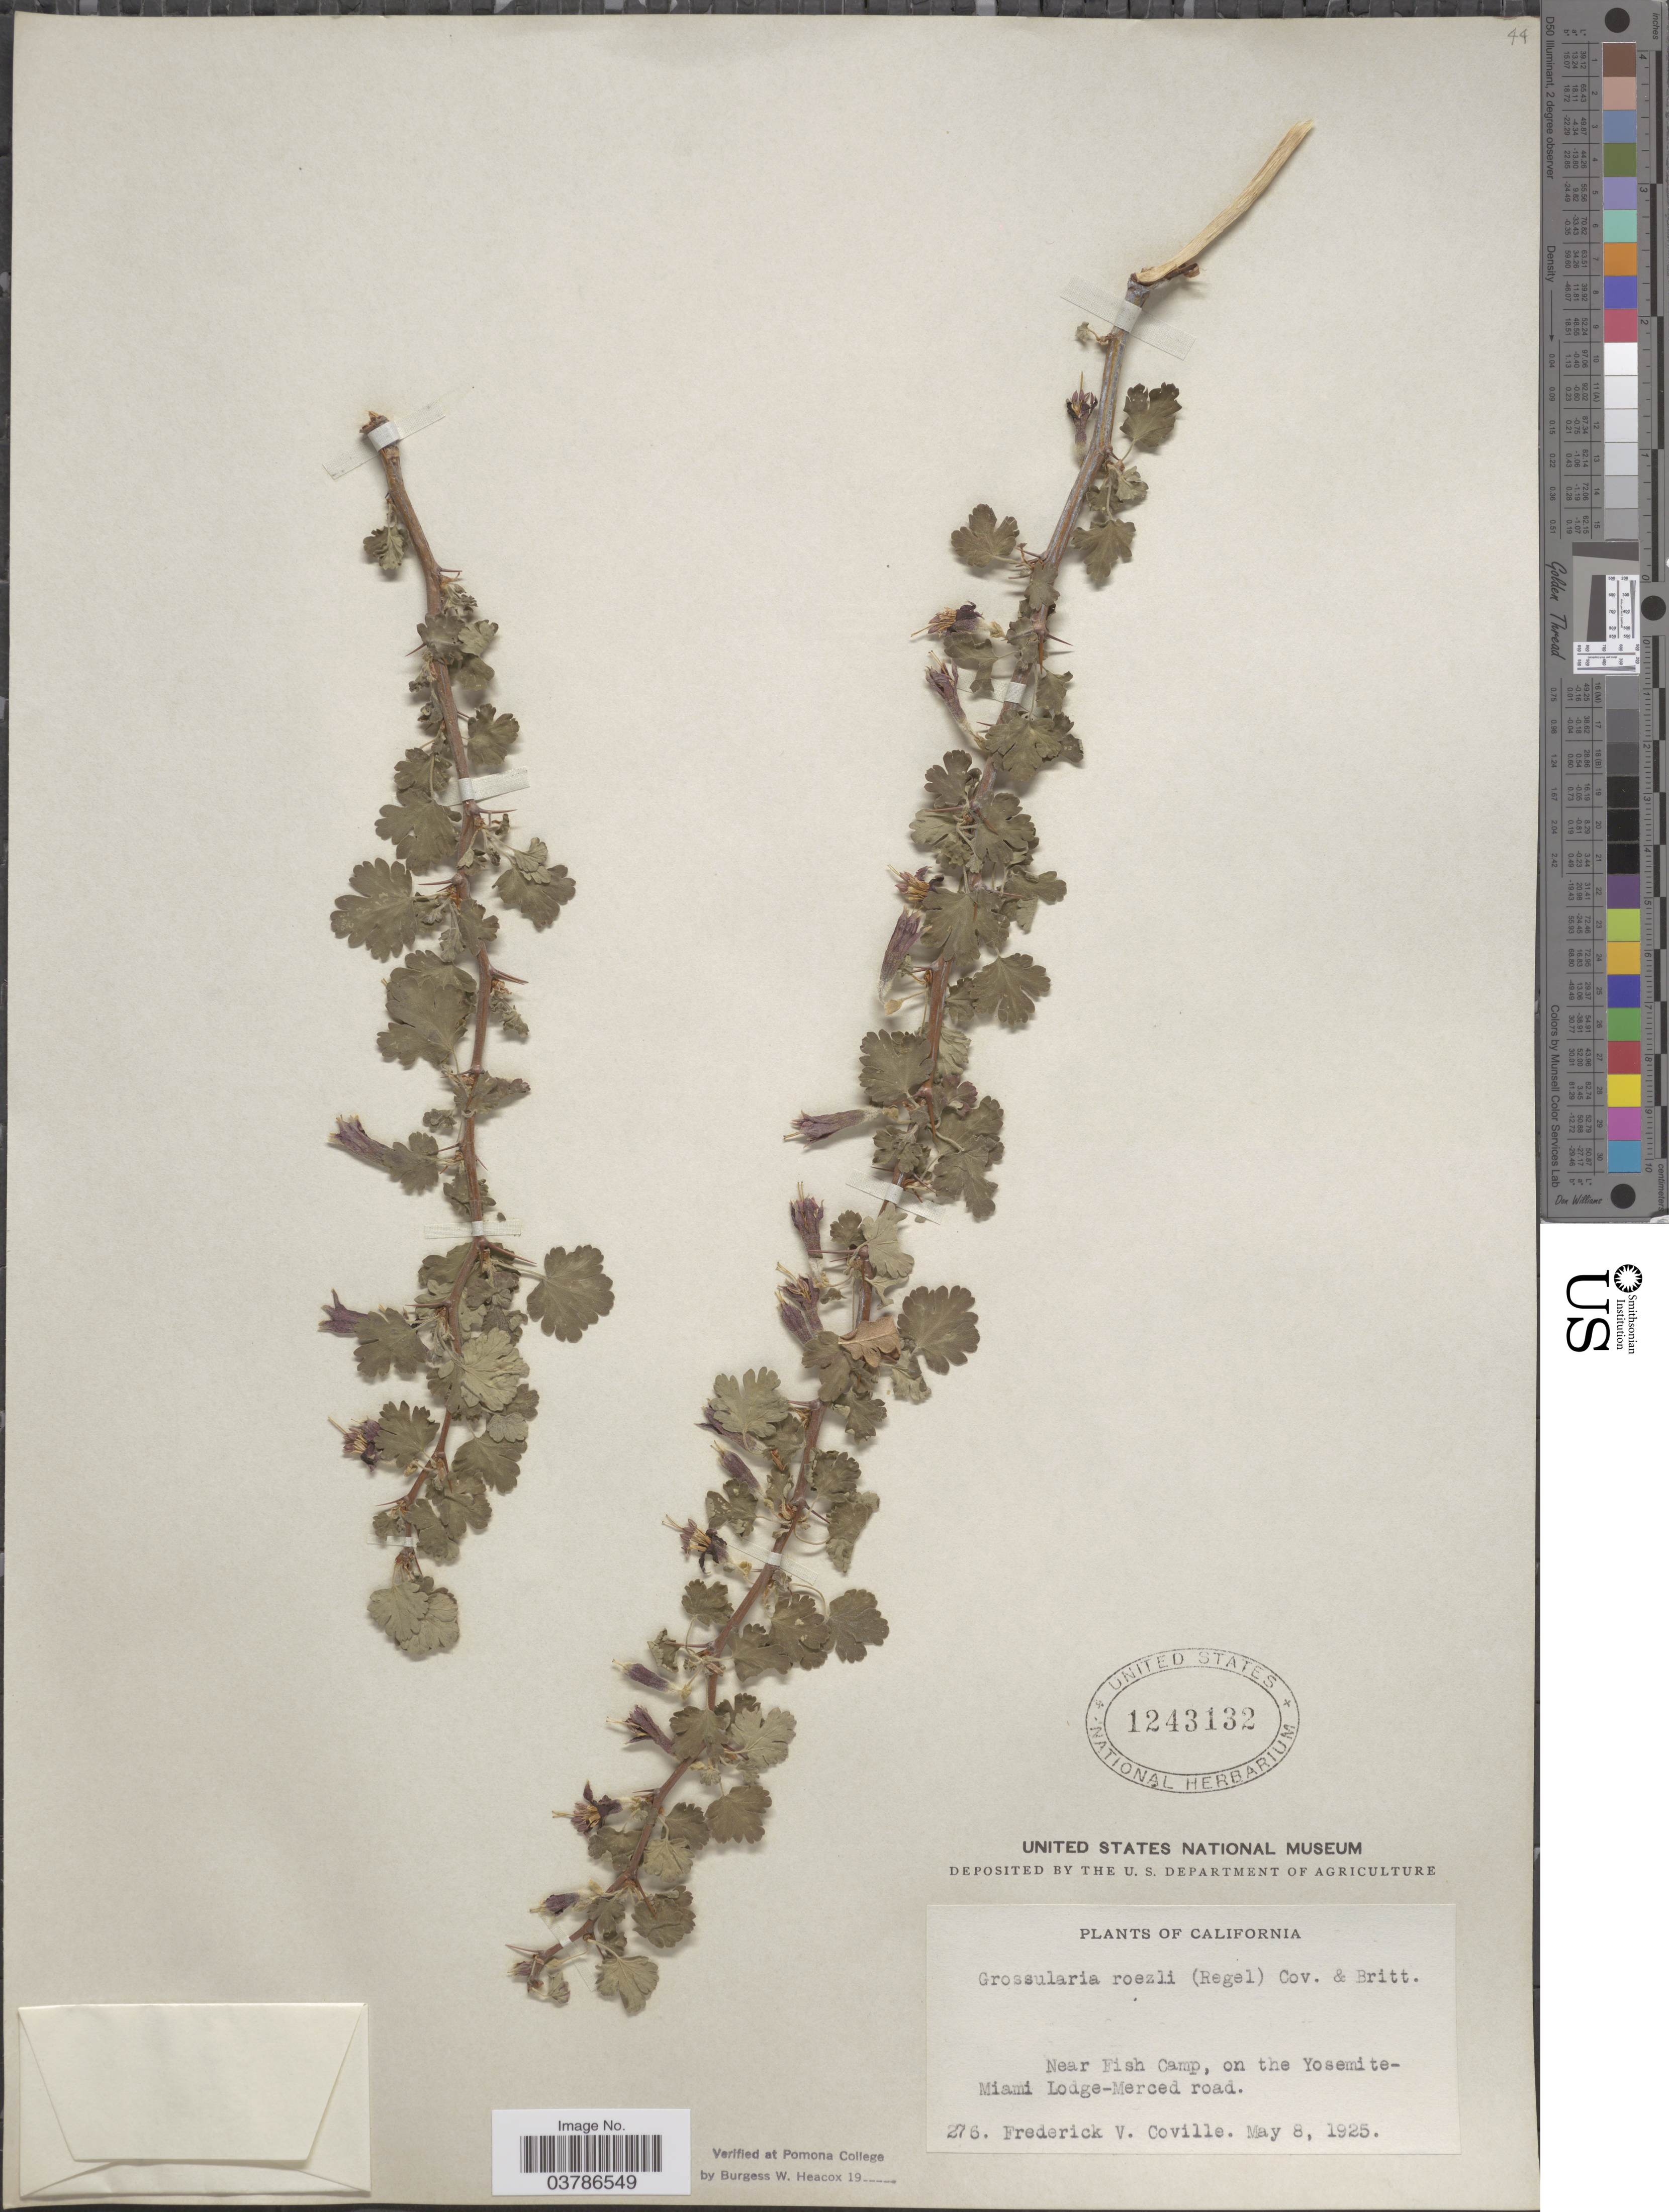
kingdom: Plantae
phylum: Tracheophyta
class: Magnoliopsida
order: Saxifragales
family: Grossulariaceae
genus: Ribes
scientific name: Ribes roezlii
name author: Regel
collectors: F. V. Coville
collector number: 276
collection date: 1925-05-08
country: United States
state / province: California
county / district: Mariposa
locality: Near Fish Camp, on the Yosemite-Miami Lodge-Merced road.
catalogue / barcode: US 1243132